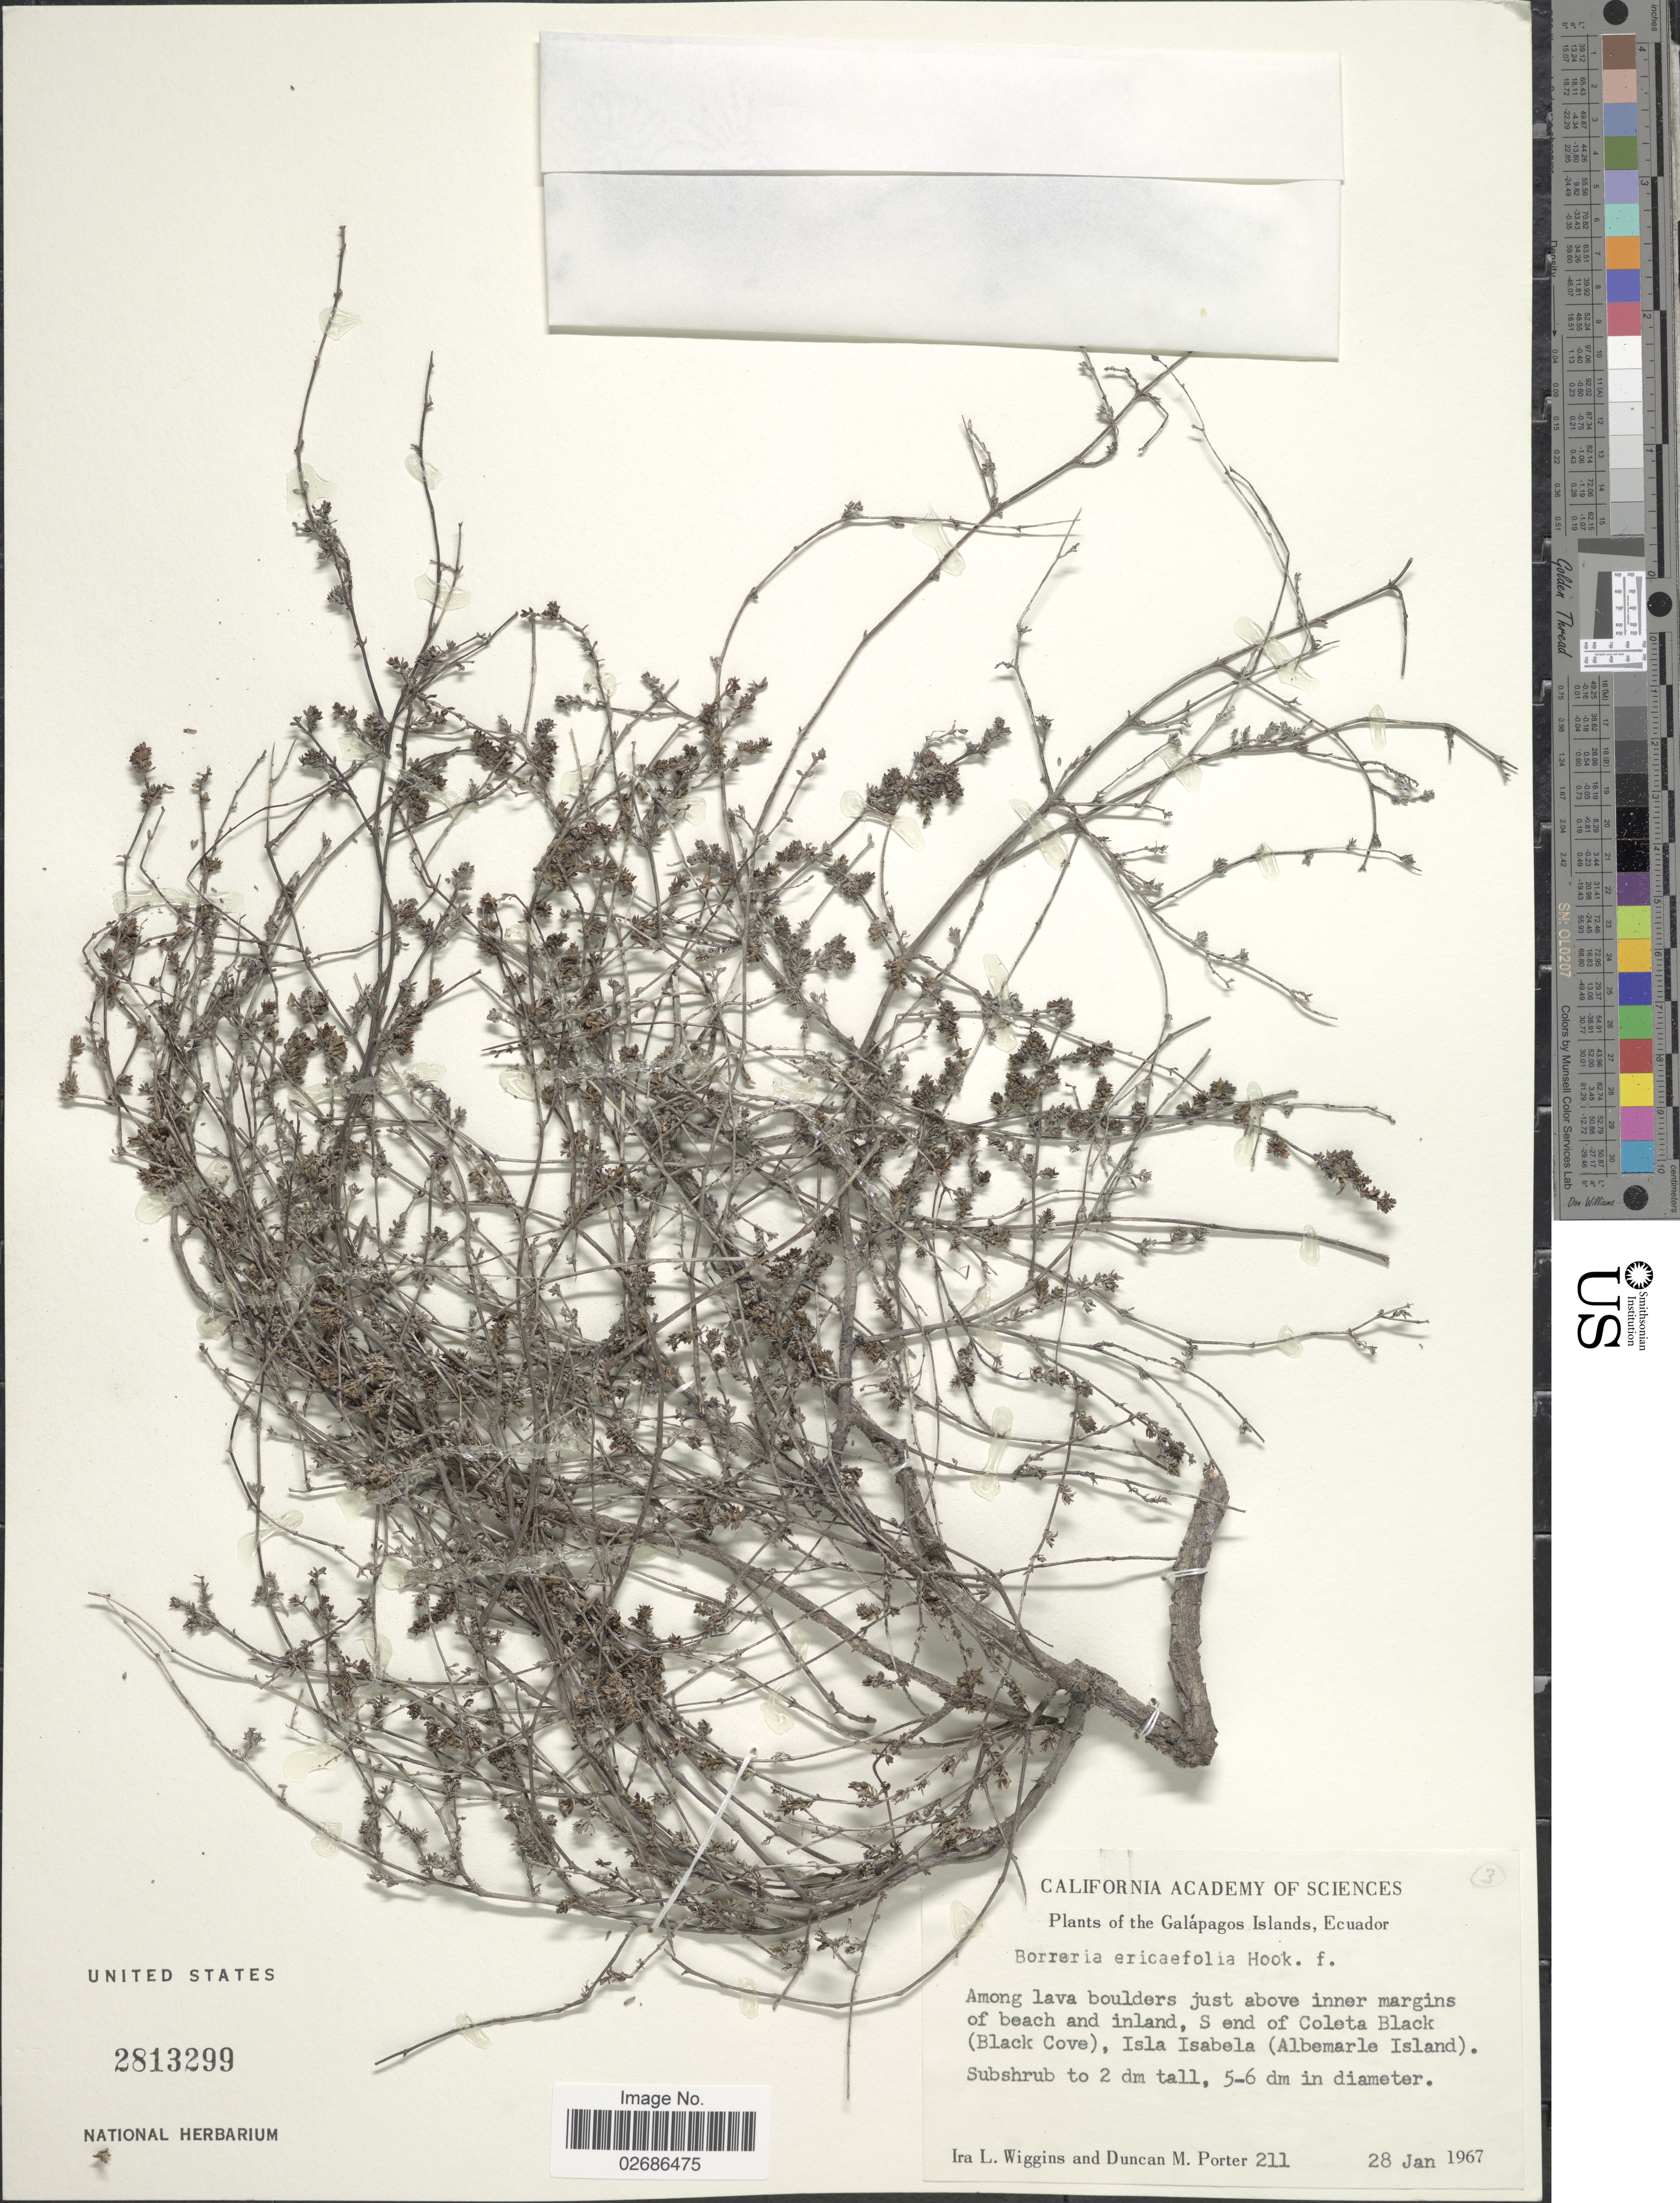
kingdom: Plantae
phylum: Tracheophyta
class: Magnoliopsida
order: Gentianales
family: Rubiaceae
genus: Borreria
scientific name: Borreria ericifolia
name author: Hook. f.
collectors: I. L. Wiggins & D. M. Porter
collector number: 211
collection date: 1967-01-28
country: Ecuador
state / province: Colón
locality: The Galapagos Islands, Ecuador, Among lava boulders just above inner margins of beach and inland, S end of Coleta Black (Black Cove), Isla Isabela (Albemarle Island)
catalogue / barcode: US 2913299